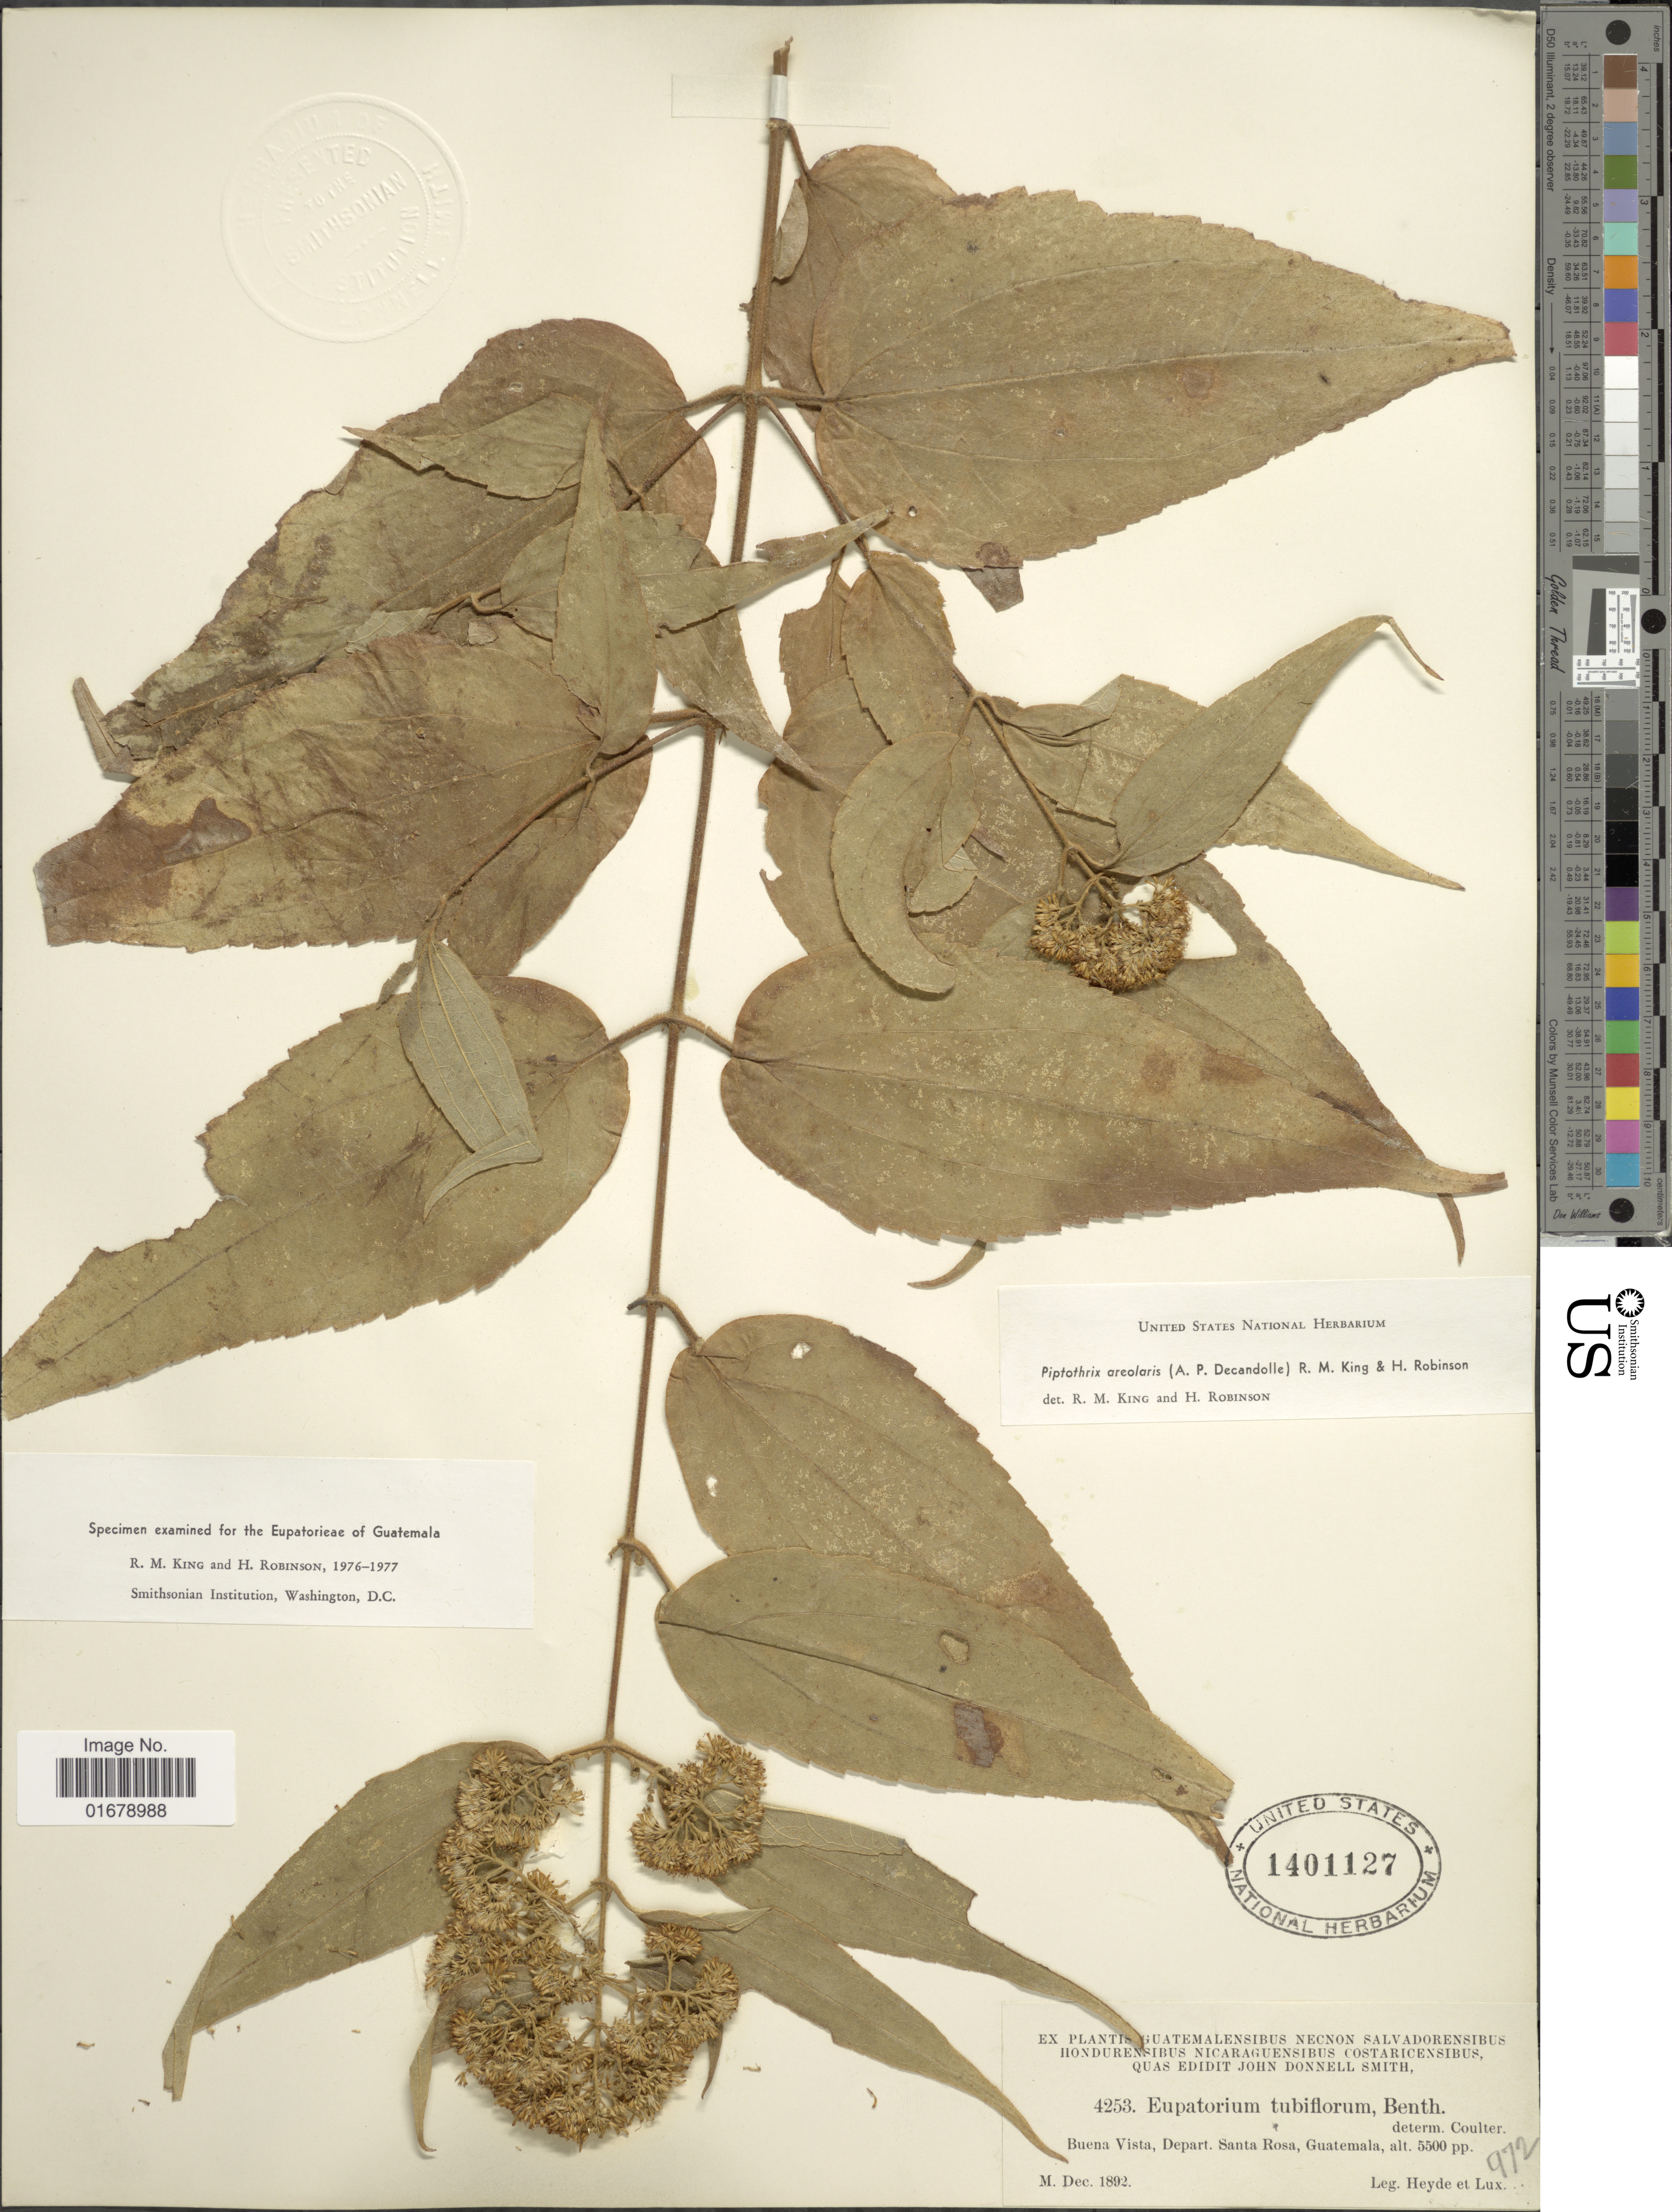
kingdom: Plantae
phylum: Tracheophyta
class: Magnoliopsida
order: Asterales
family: Asteraceae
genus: Piptothrix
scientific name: Piptothrix areolaris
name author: (DC.) R.M. King & H. Rob.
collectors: Heyde & Lux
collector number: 4253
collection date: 1892-12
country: Guatemala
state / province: Santa Rosa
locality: Buena Vista, Depart. Santa Rosa, Guatemala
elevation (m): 1676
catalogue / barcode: US 1401127